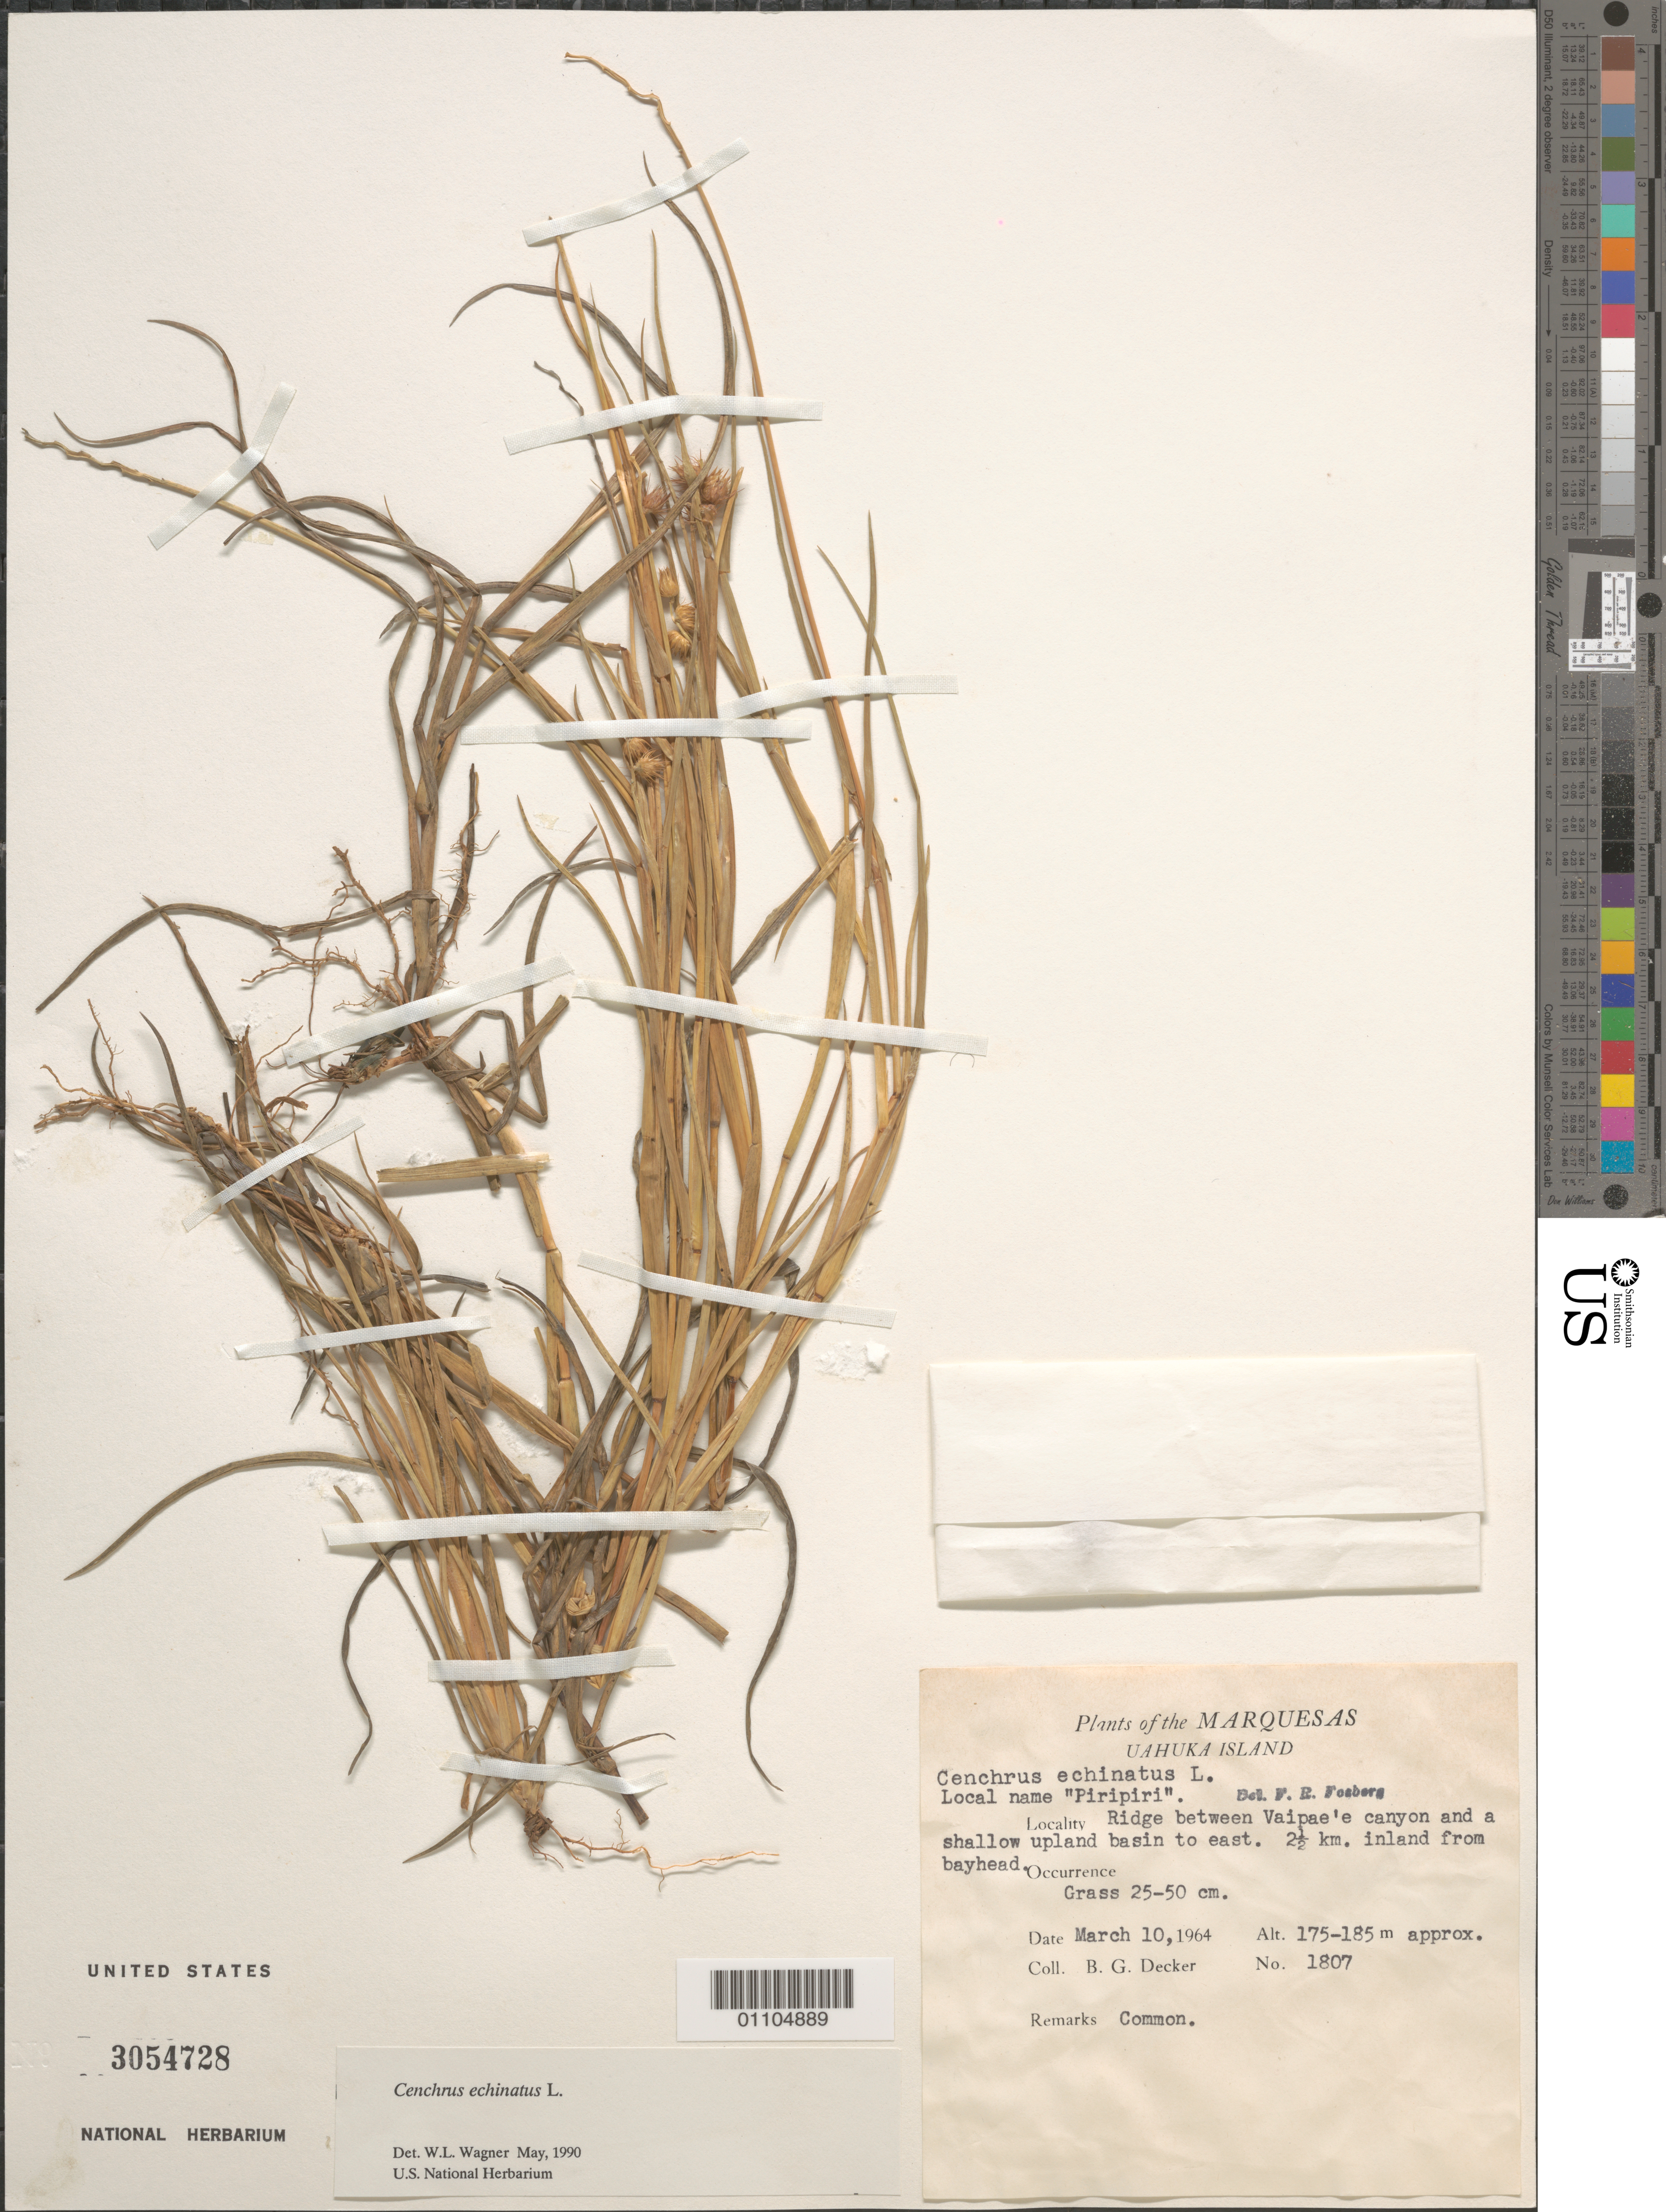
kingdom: Plantae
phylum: Tracheophyta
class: Liliopsida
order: Poales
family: Poaceae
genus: Cenchrus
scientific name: Cenchrus echinatus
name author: L.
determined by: Wagner, W. L., (BOT), Smithsonian Institution - National Museum of Natural History (UNITED STATES)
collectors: B. G. Decker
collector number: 1807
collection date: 1964-03-10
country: French Polynesia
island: Ua Huka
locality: ridge between Vaipae'e canyon and shallow upland basin to E, 2.5 km inland from bayhead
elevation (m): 175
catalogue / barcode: US 3054728